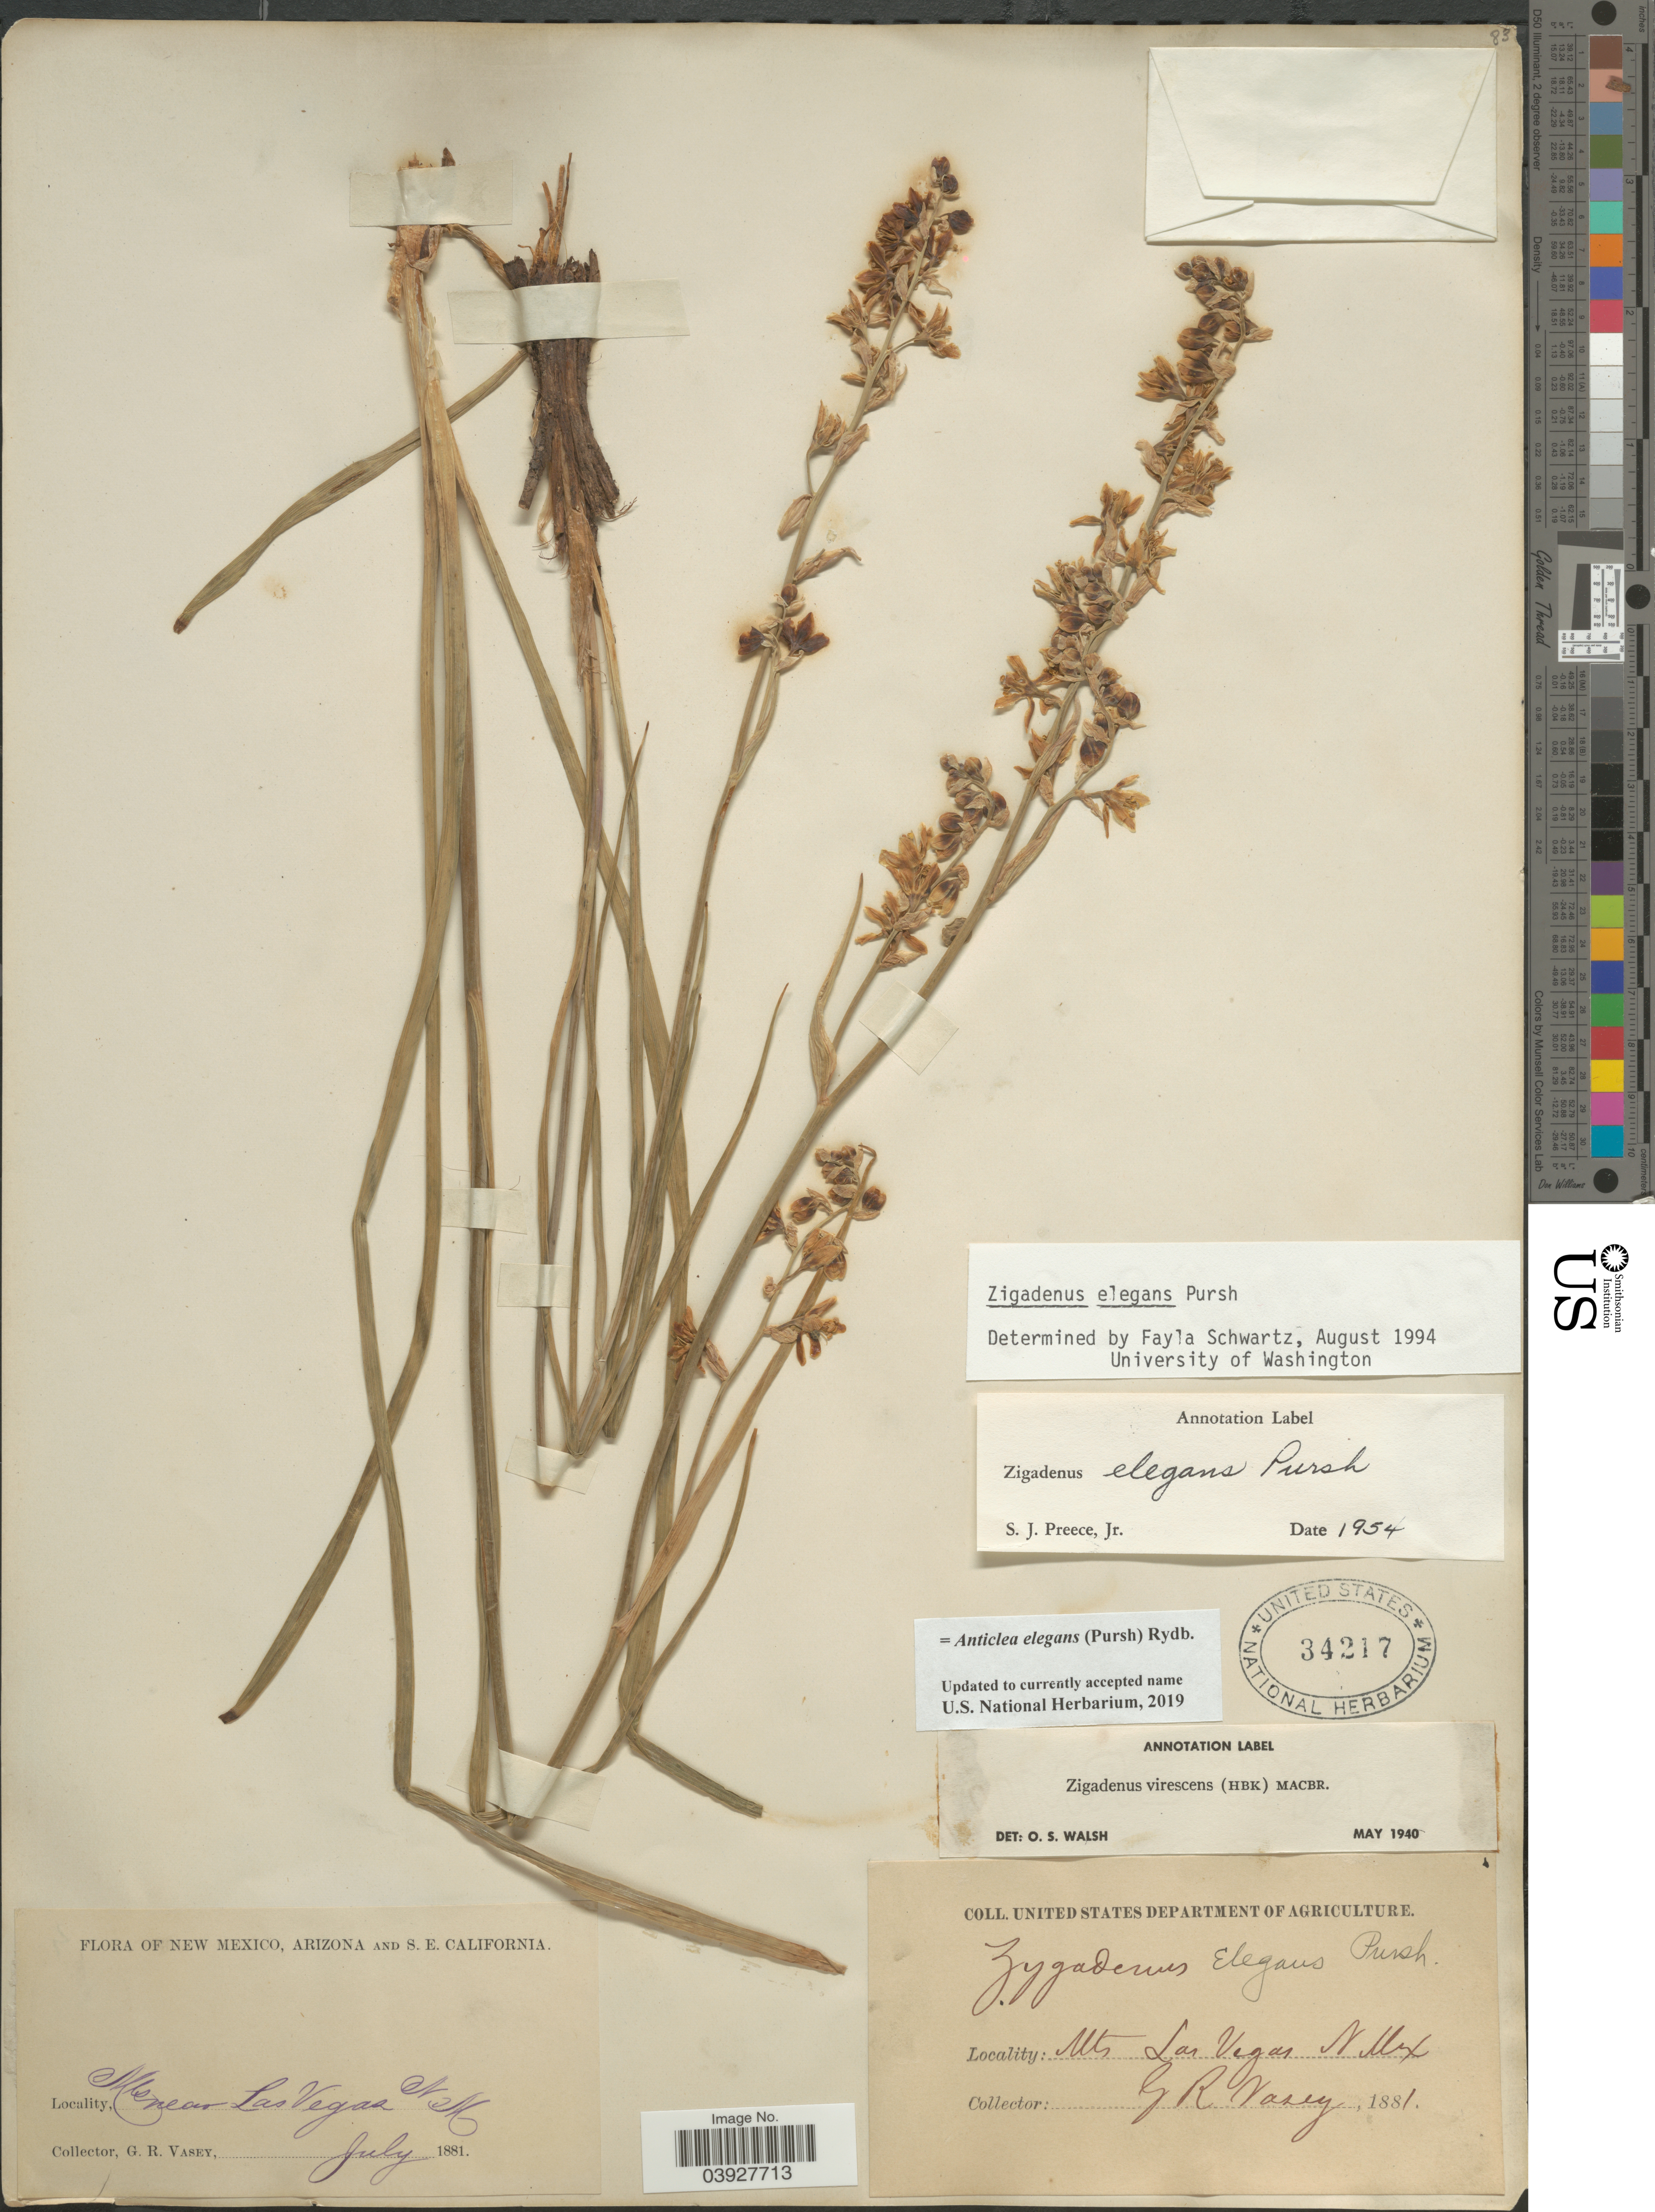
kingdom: Plantae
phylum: Tracheophyta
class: Liliopsida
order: Liliales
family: Melanthiaceae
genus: Anticlea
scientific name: Anticlea elegans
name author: (Pursh) Rydb.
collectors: G. R. Vasey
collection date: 1881-07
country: United States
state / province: New Mexico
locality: Mts near Las Vegas.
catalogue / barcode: US 34217